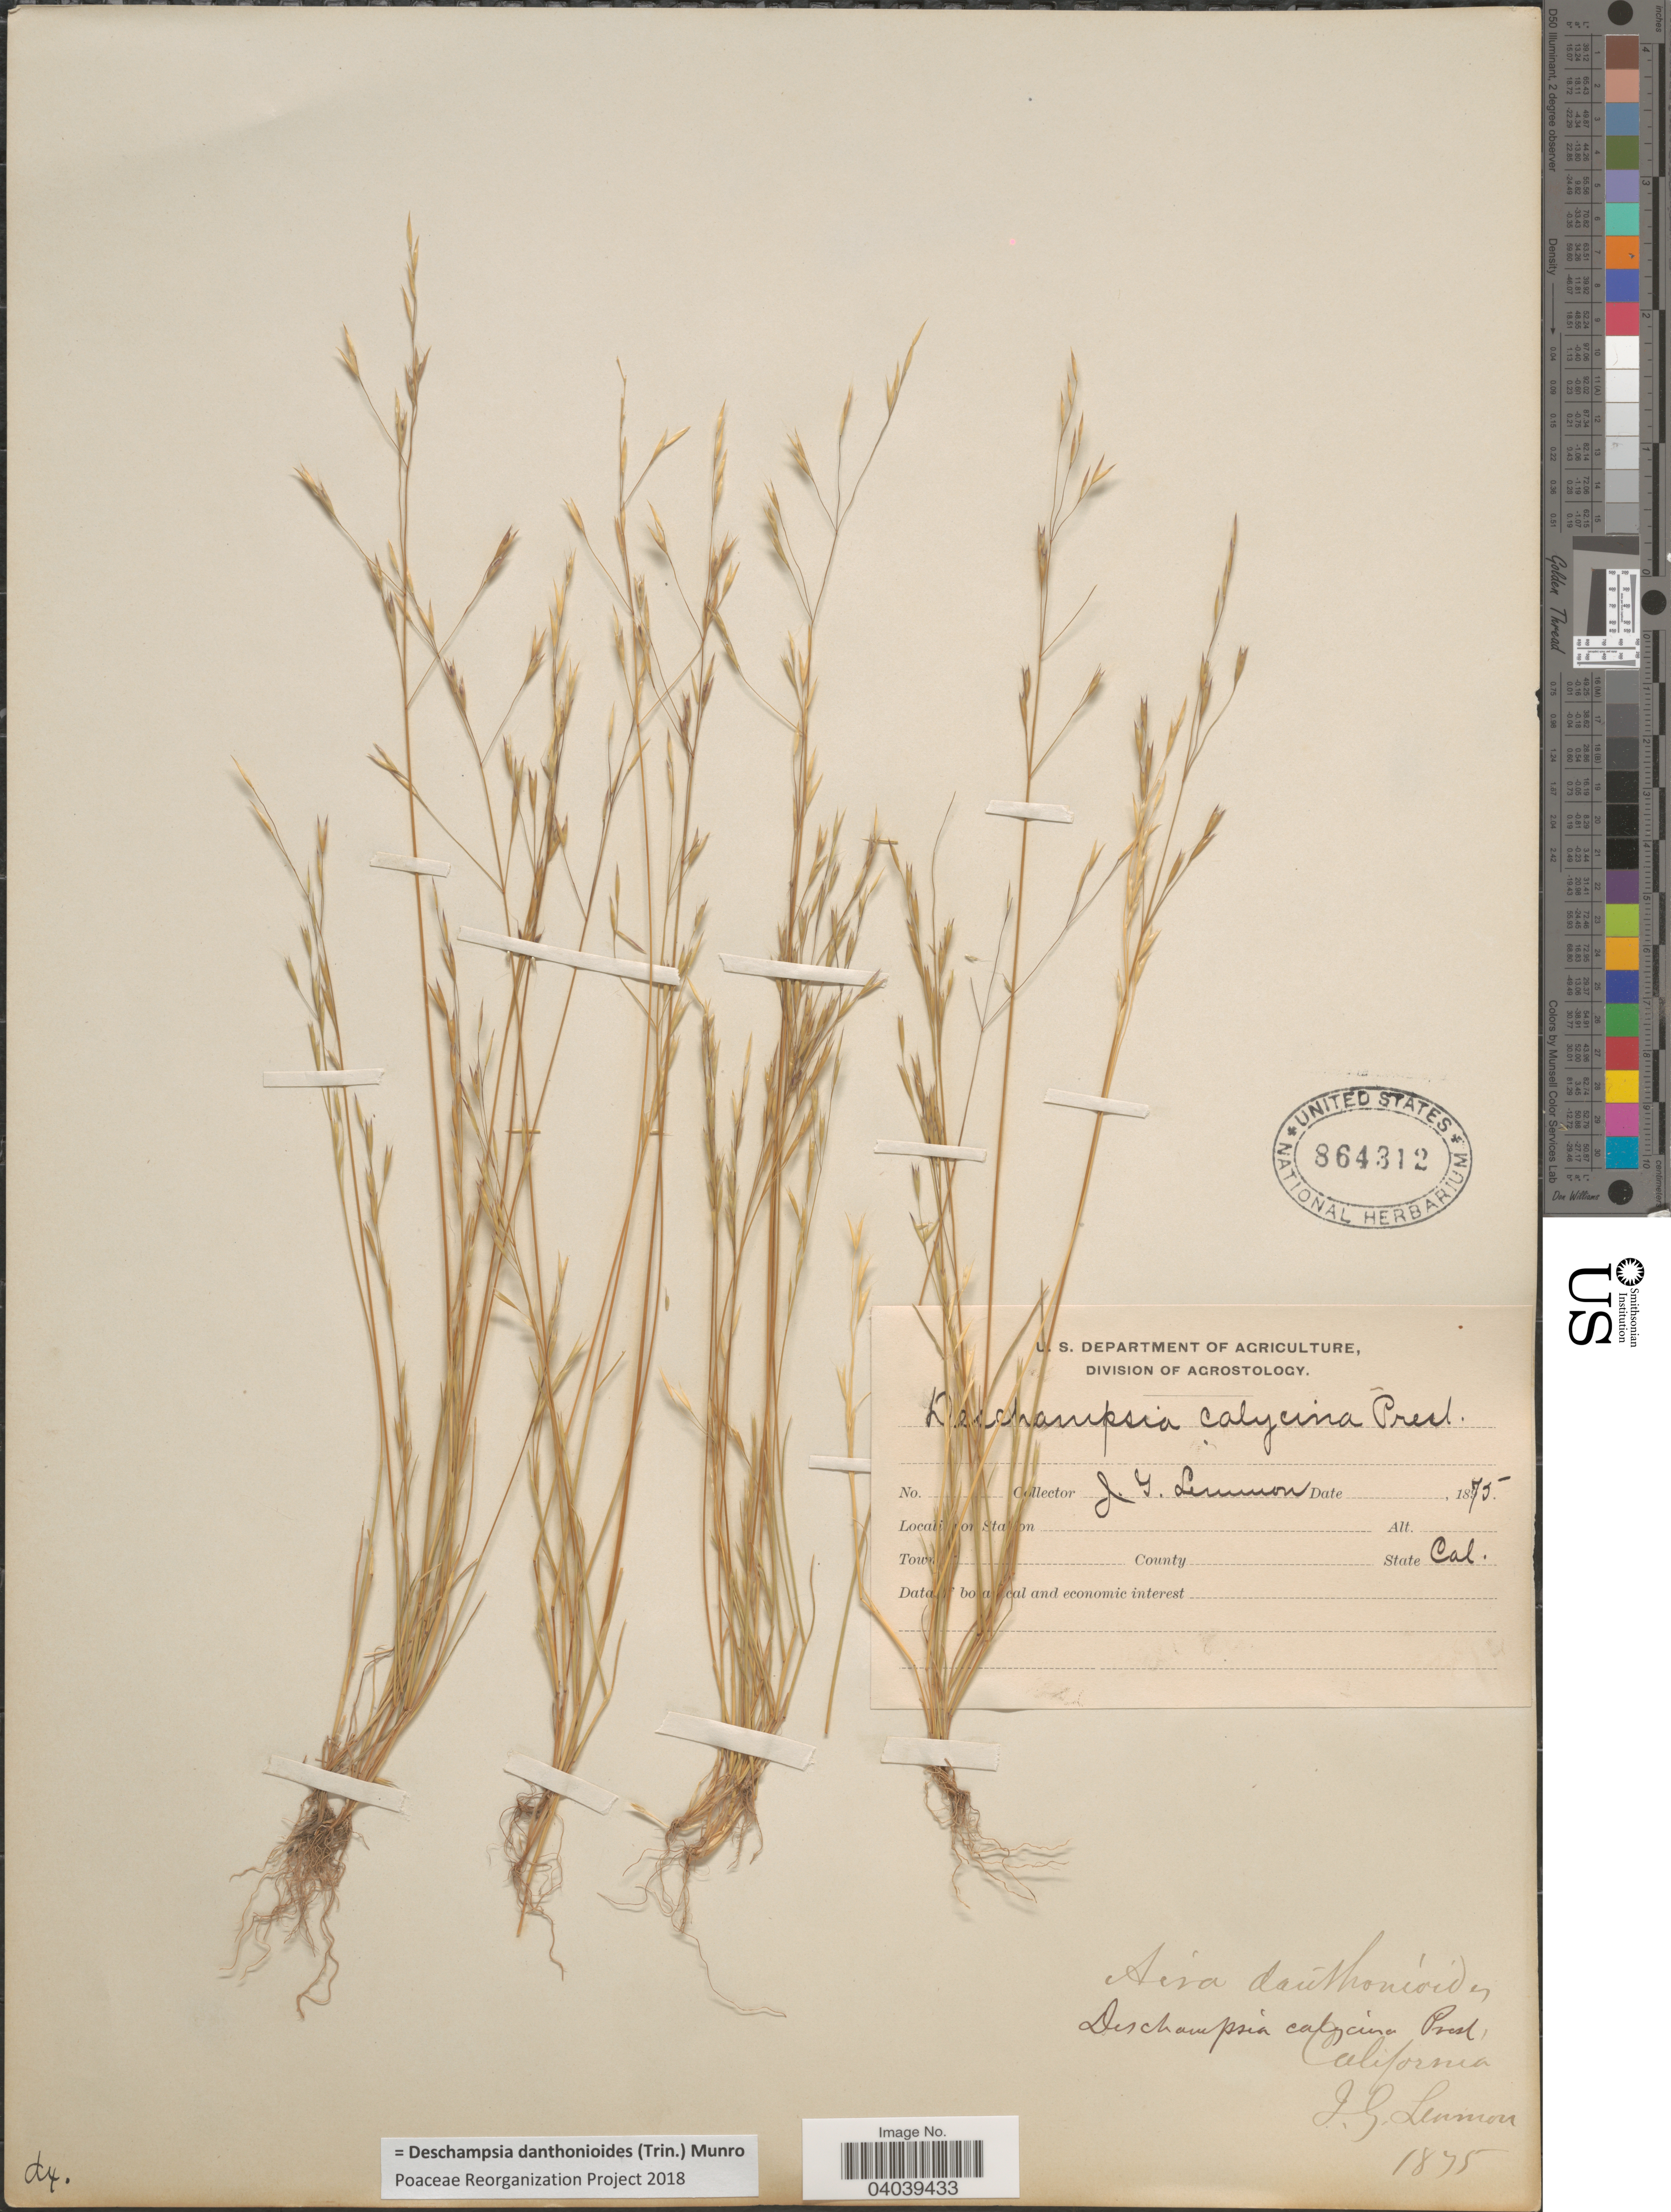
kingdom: Plantae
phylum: Tracheophyta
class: Liliopsida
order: Poales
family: Poaceae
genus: Deschampsia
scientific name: Deschampsia danthonioides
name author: (Trin.) Munro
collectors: J. Lemmon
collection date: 1875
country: United States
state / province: California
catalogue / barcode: US 864312